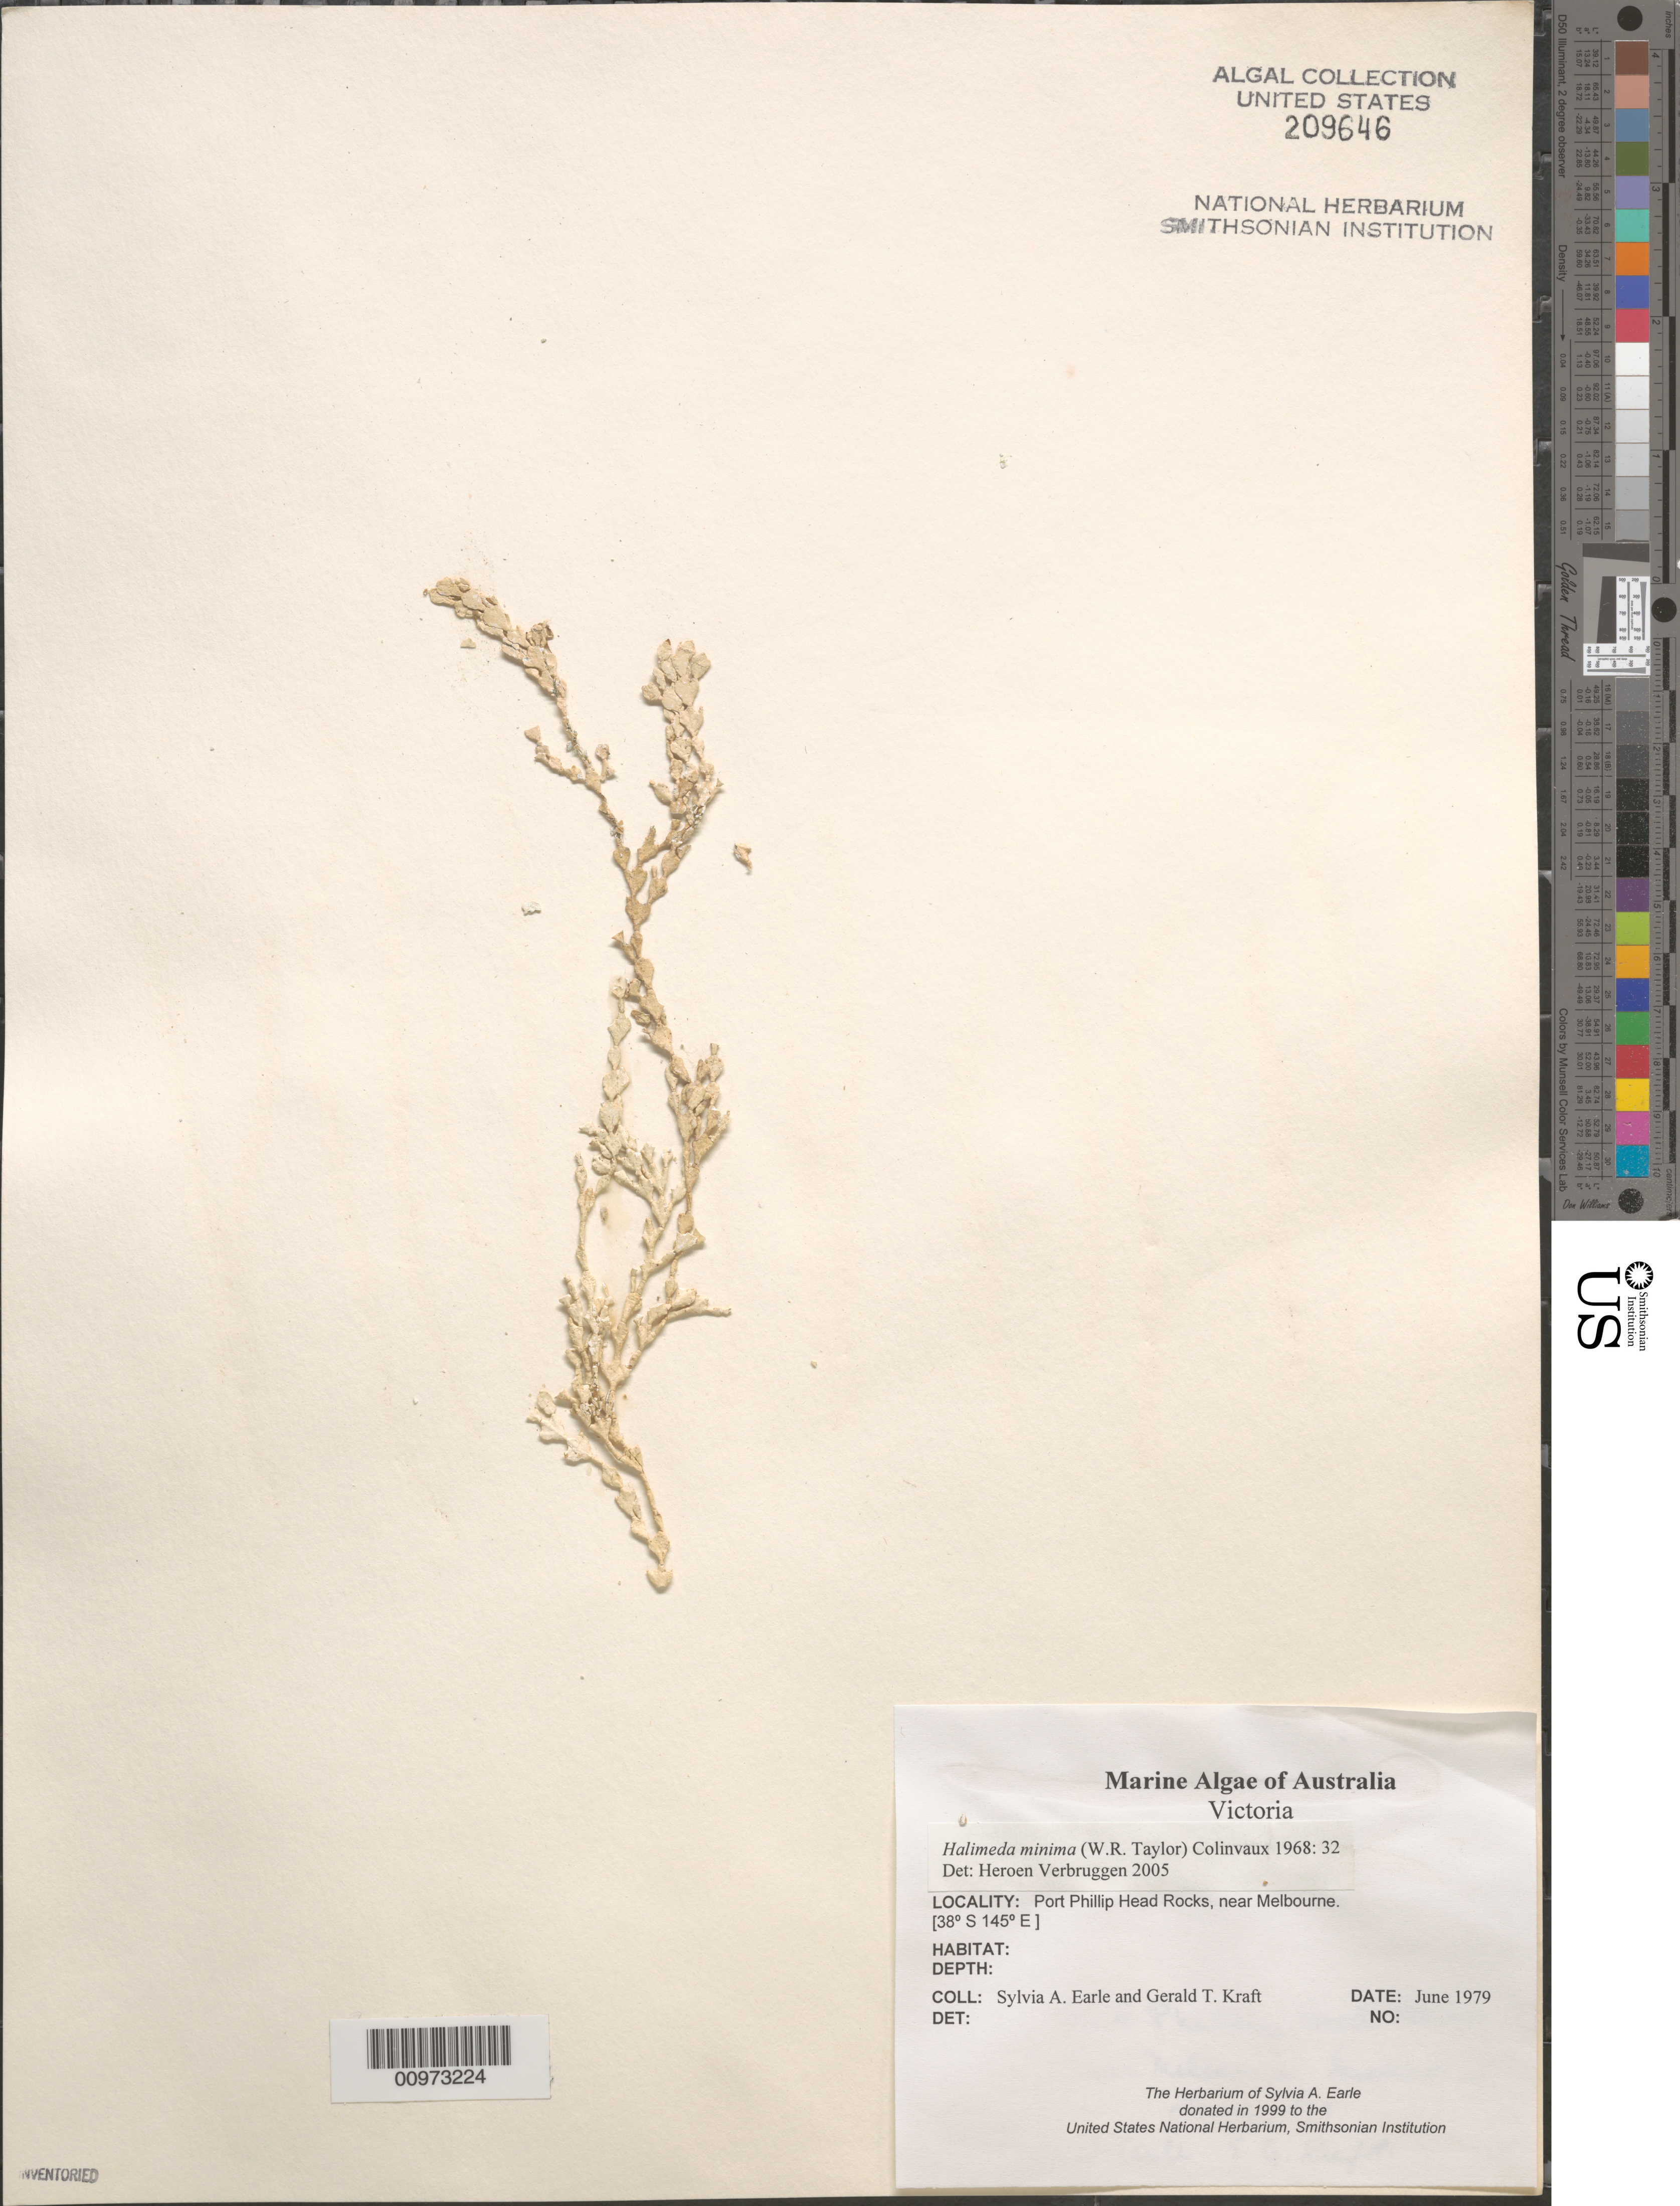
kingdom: Plantae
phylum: Chlorophyta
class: Ulvophyceae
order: Bryopsidales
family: Halimedaceae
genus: Halimeda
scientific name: Halimeda minima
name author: (W.R. Taylor) Hillis-Colinvaux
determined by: Verbruggen, H.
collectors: S. A. Earle & G. T. Kraft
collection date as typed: Jun 1979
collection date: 1979-06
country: Australia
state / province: Victoria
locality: Port Phillip Head Rocks, near Melbourne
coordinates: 38 S, 145 E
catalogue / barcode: US 209646